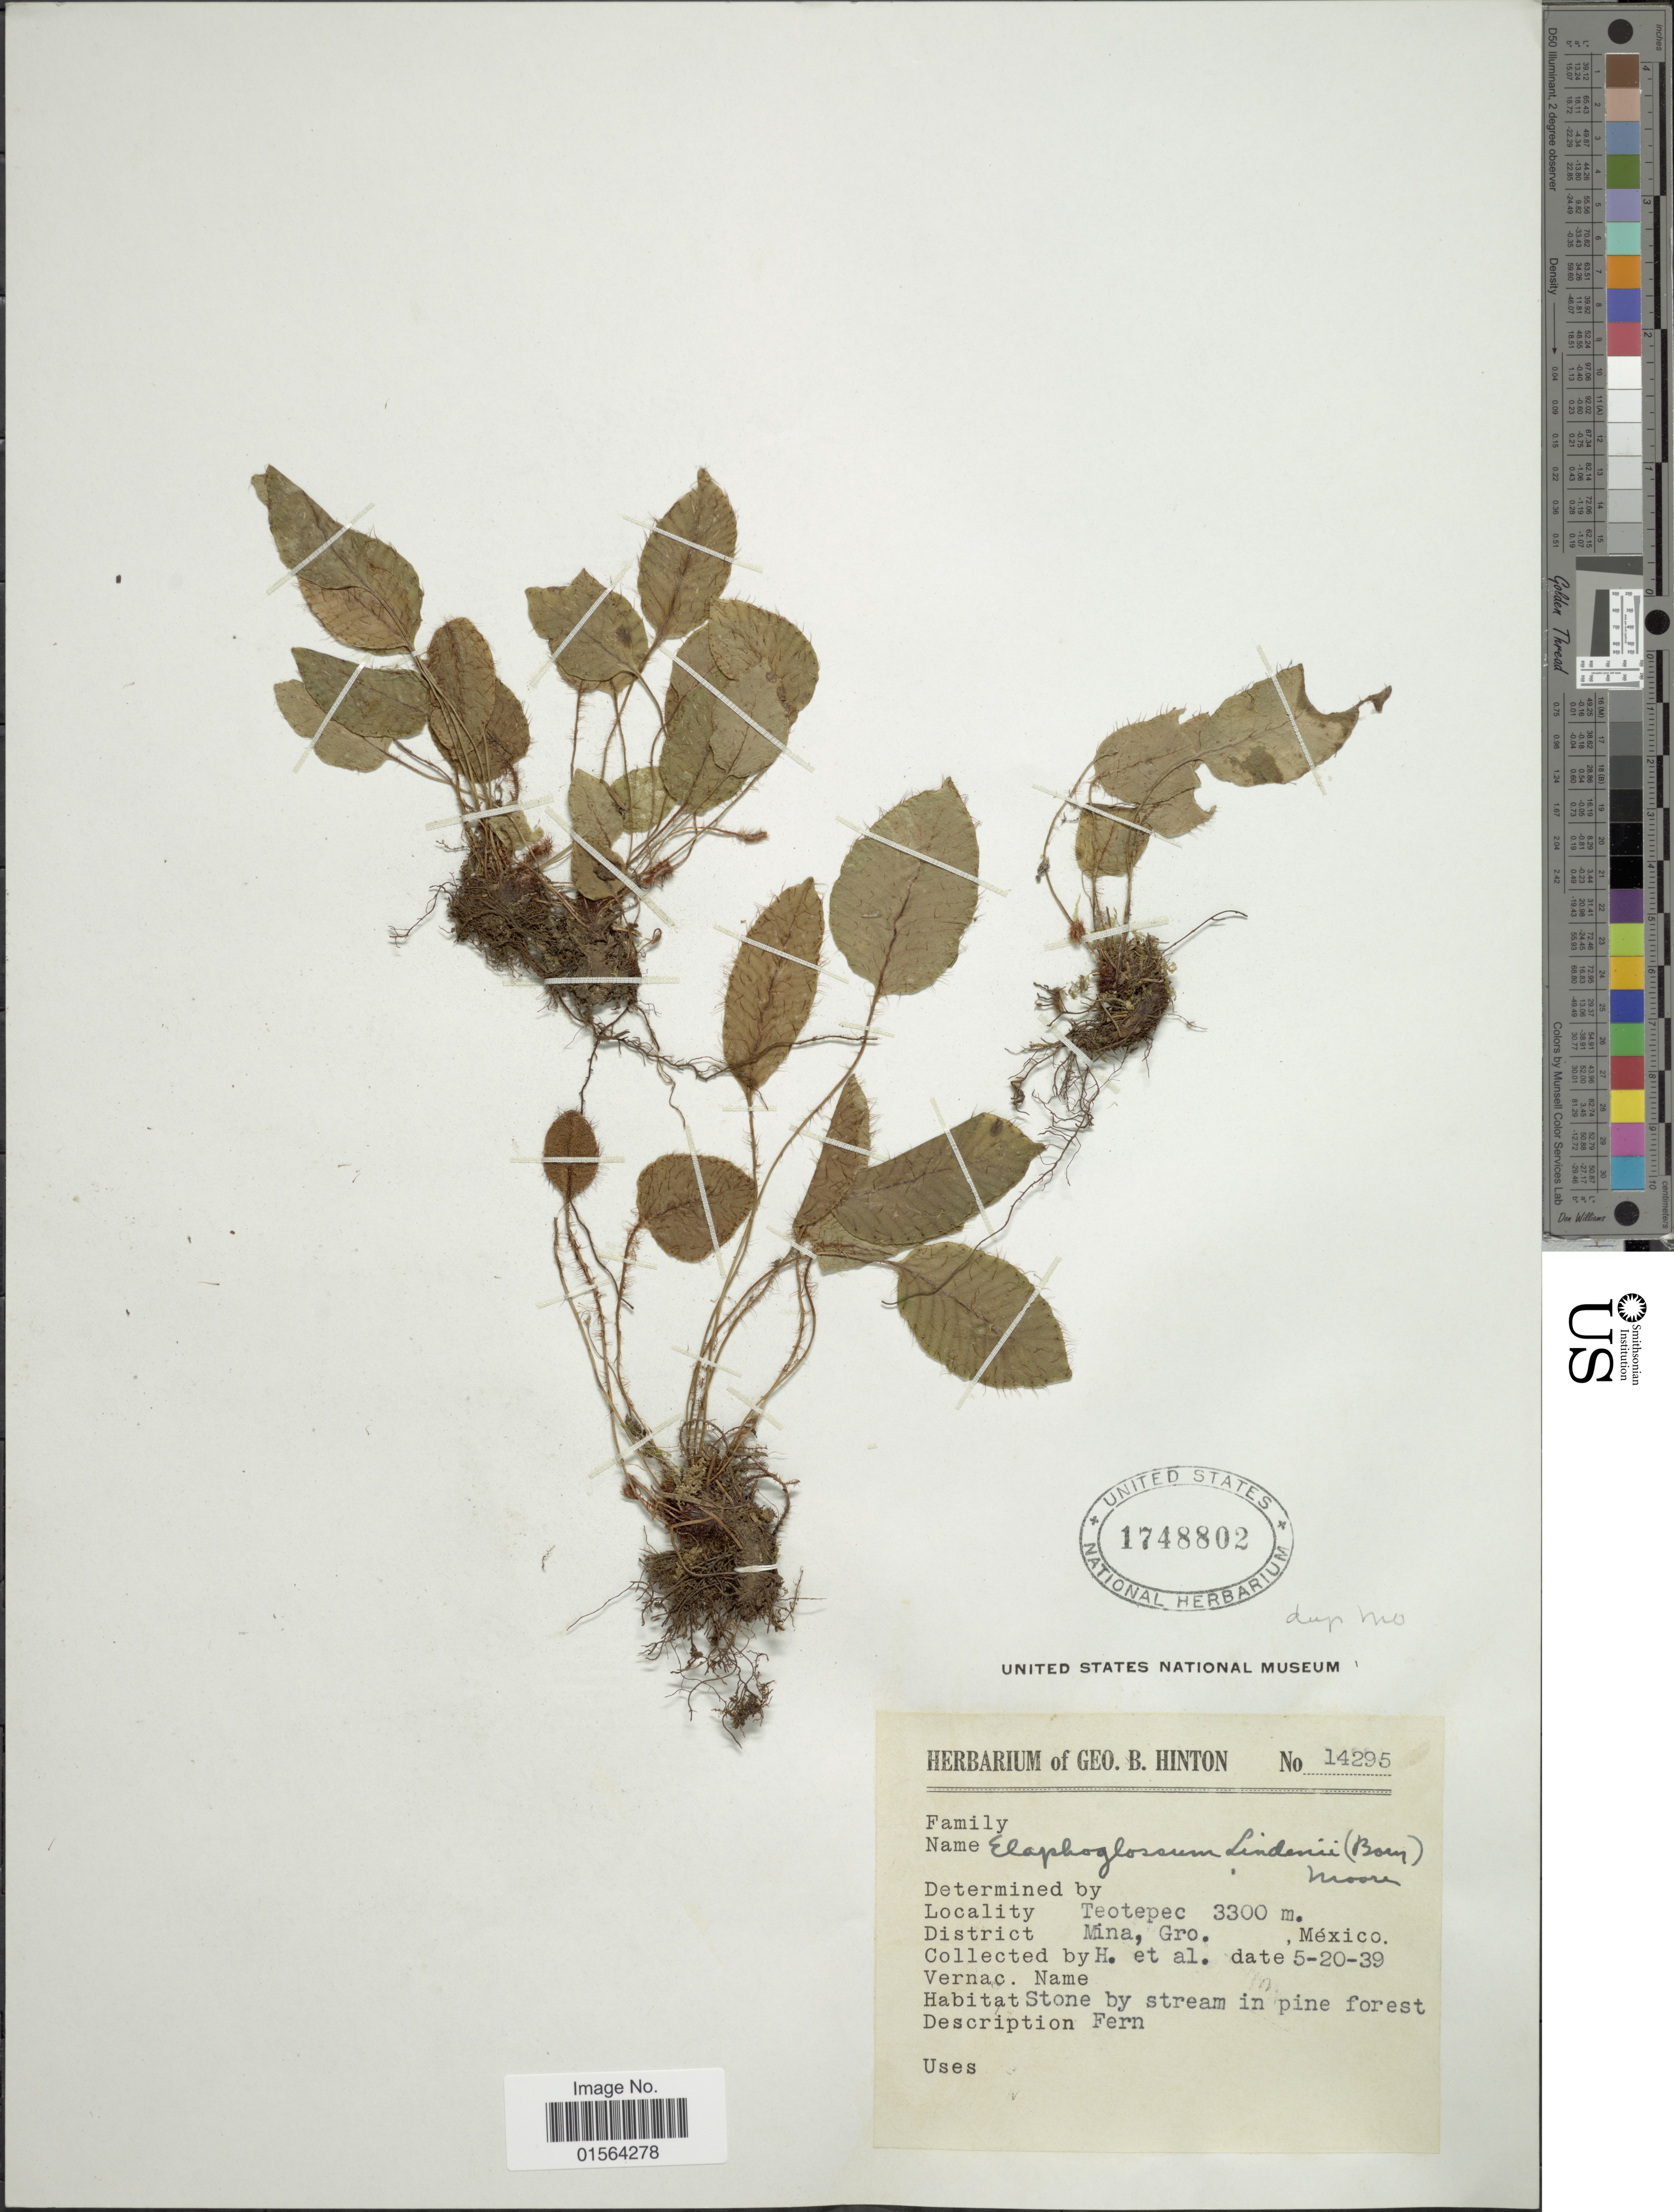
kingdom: Plantae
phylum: Tracheophyta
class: Polypodiopsida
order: Polypodiales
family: Dryopteridaceae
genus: Elaphoglossum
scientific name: Elaphoglossum lindenii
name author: (Bory ex Fée) T. Moore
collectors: G. B. Hinton & et al.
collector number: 14295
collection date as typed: Transcribed d/m/y: 20/5/39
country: Mexico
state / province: Guerrero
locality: Teotepec, District Mina, Gro.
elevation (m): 3300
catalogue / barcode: US 1748802